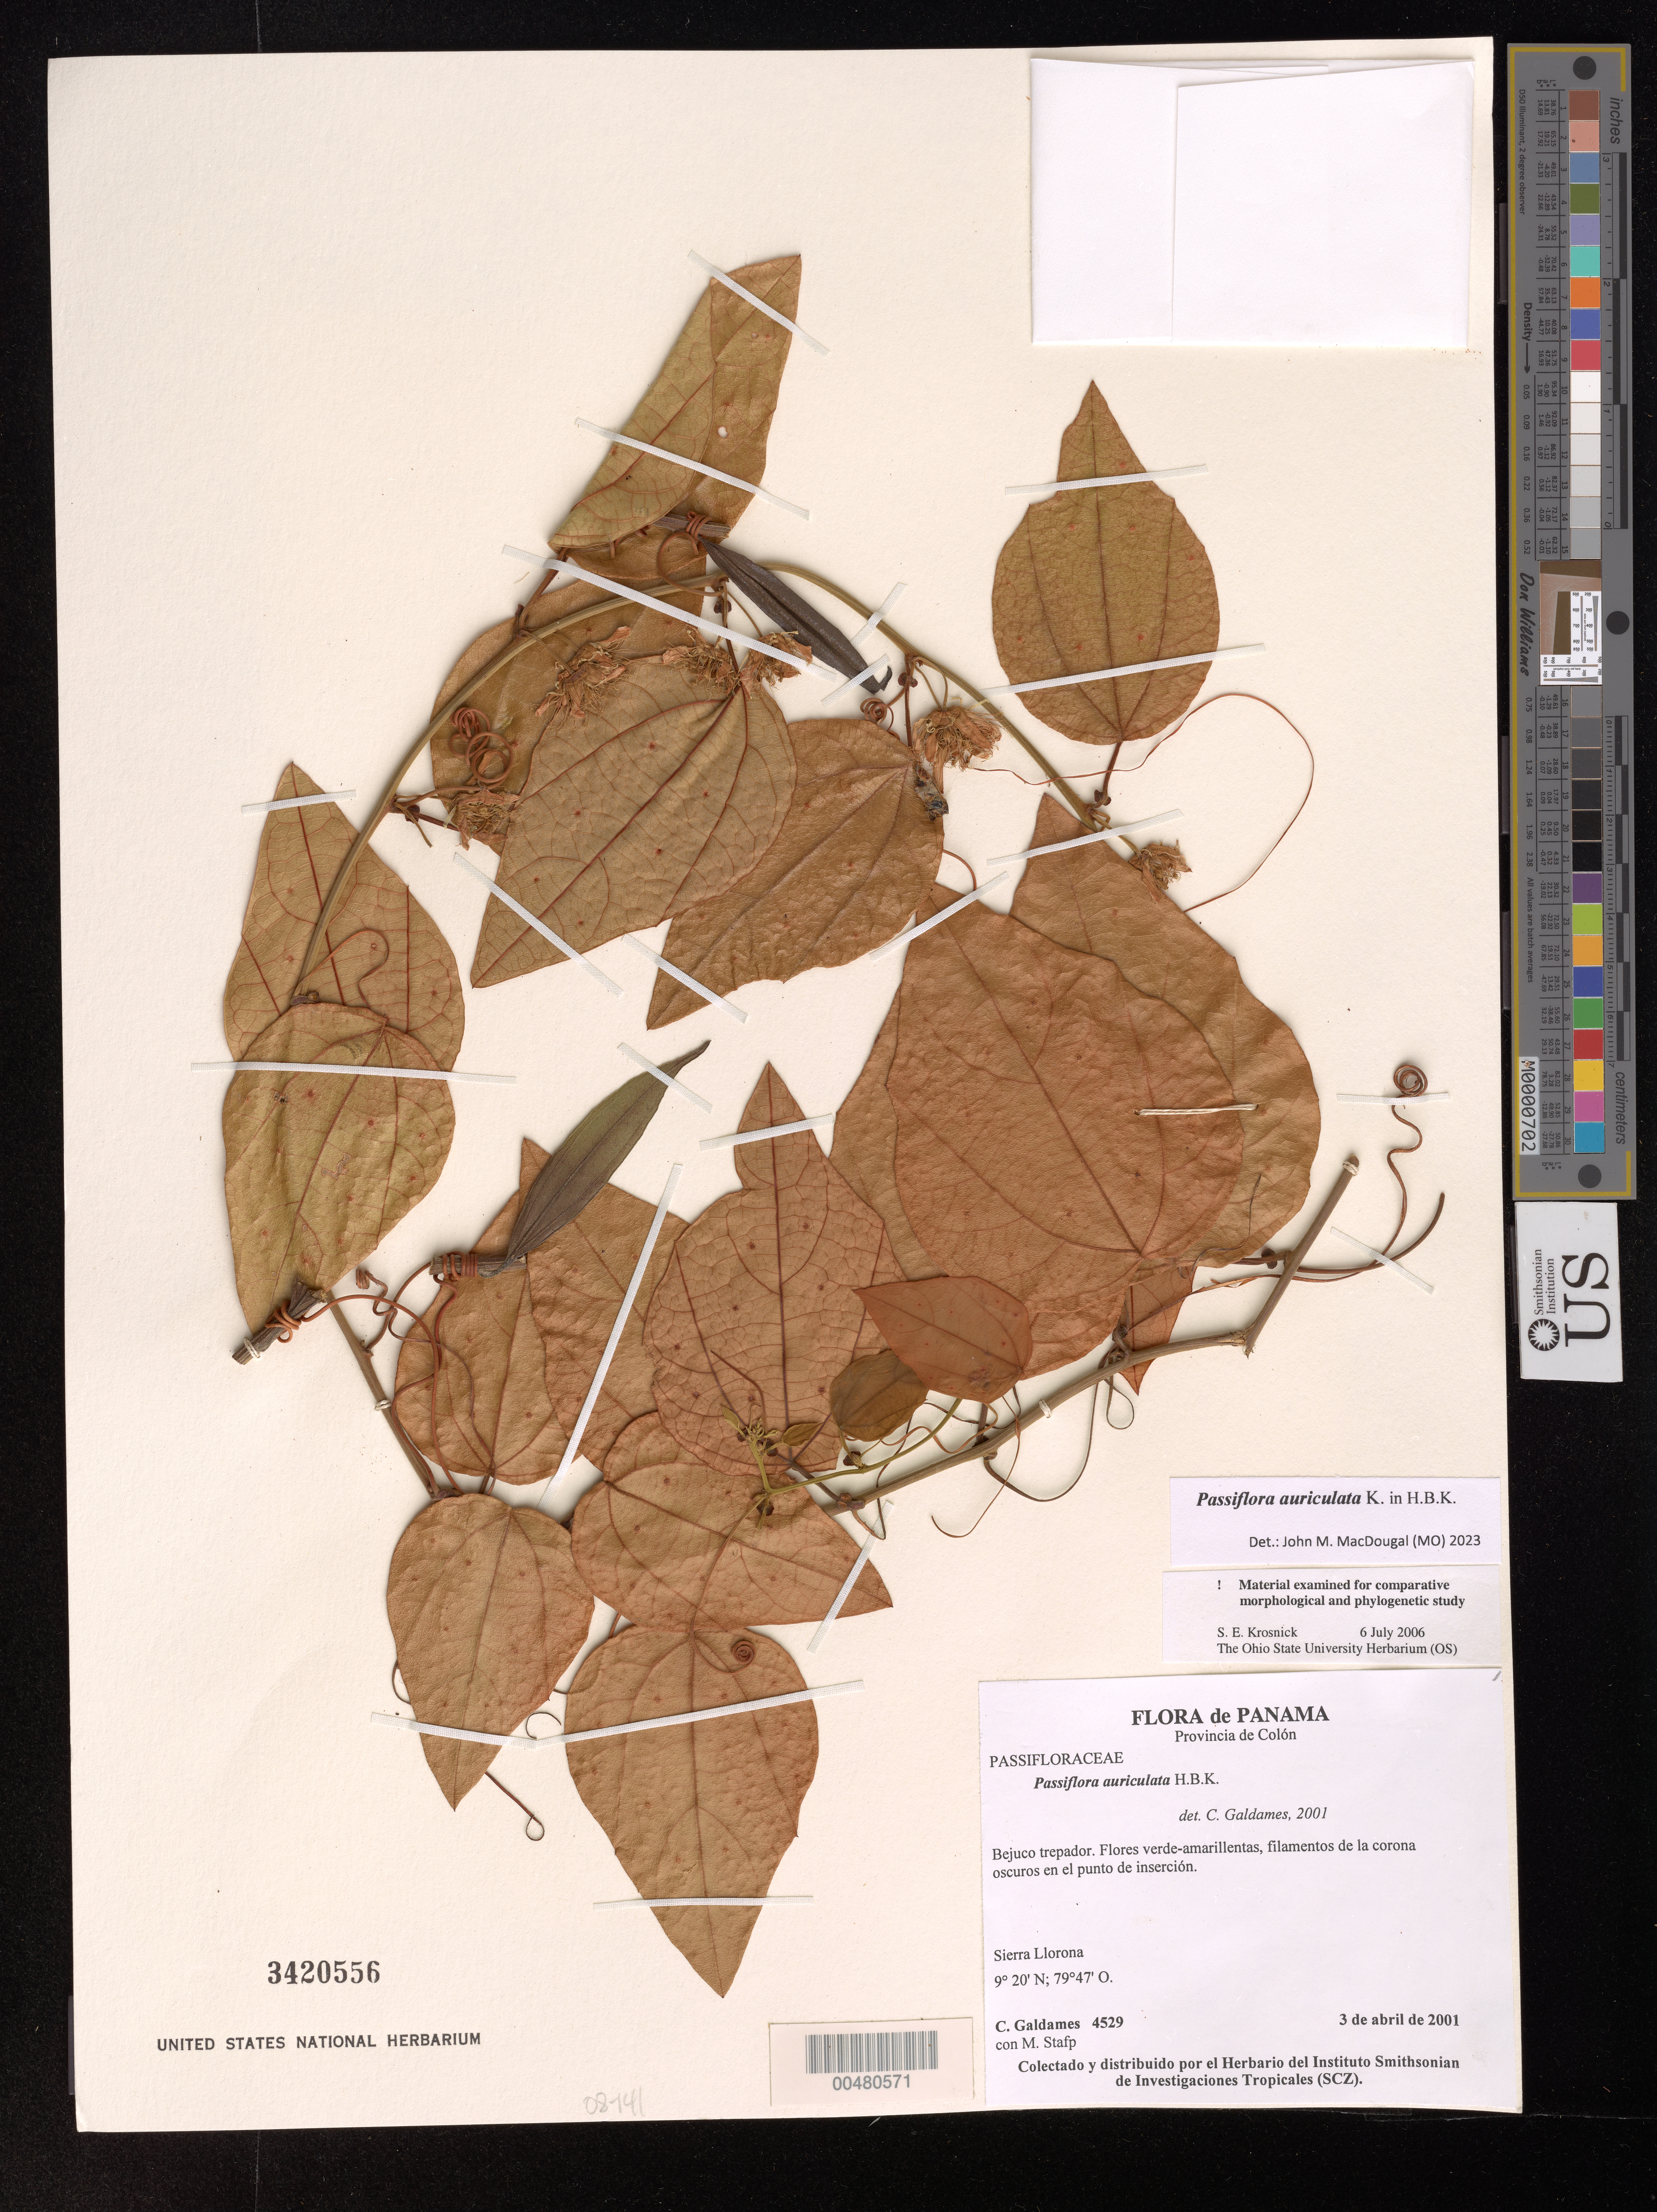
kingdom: Plantae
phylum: Tracheophyta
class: Magnoliopsida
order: Malpighiales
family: Passifloraceae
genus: Passiflora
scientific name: Passiflora auriculata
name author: Kunth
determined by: Galdames, C.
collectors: C. Galdames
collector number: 4529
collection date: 2001-04-03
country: Panama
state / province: Colón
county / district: Sierra Llorona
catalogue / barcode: US 3420556